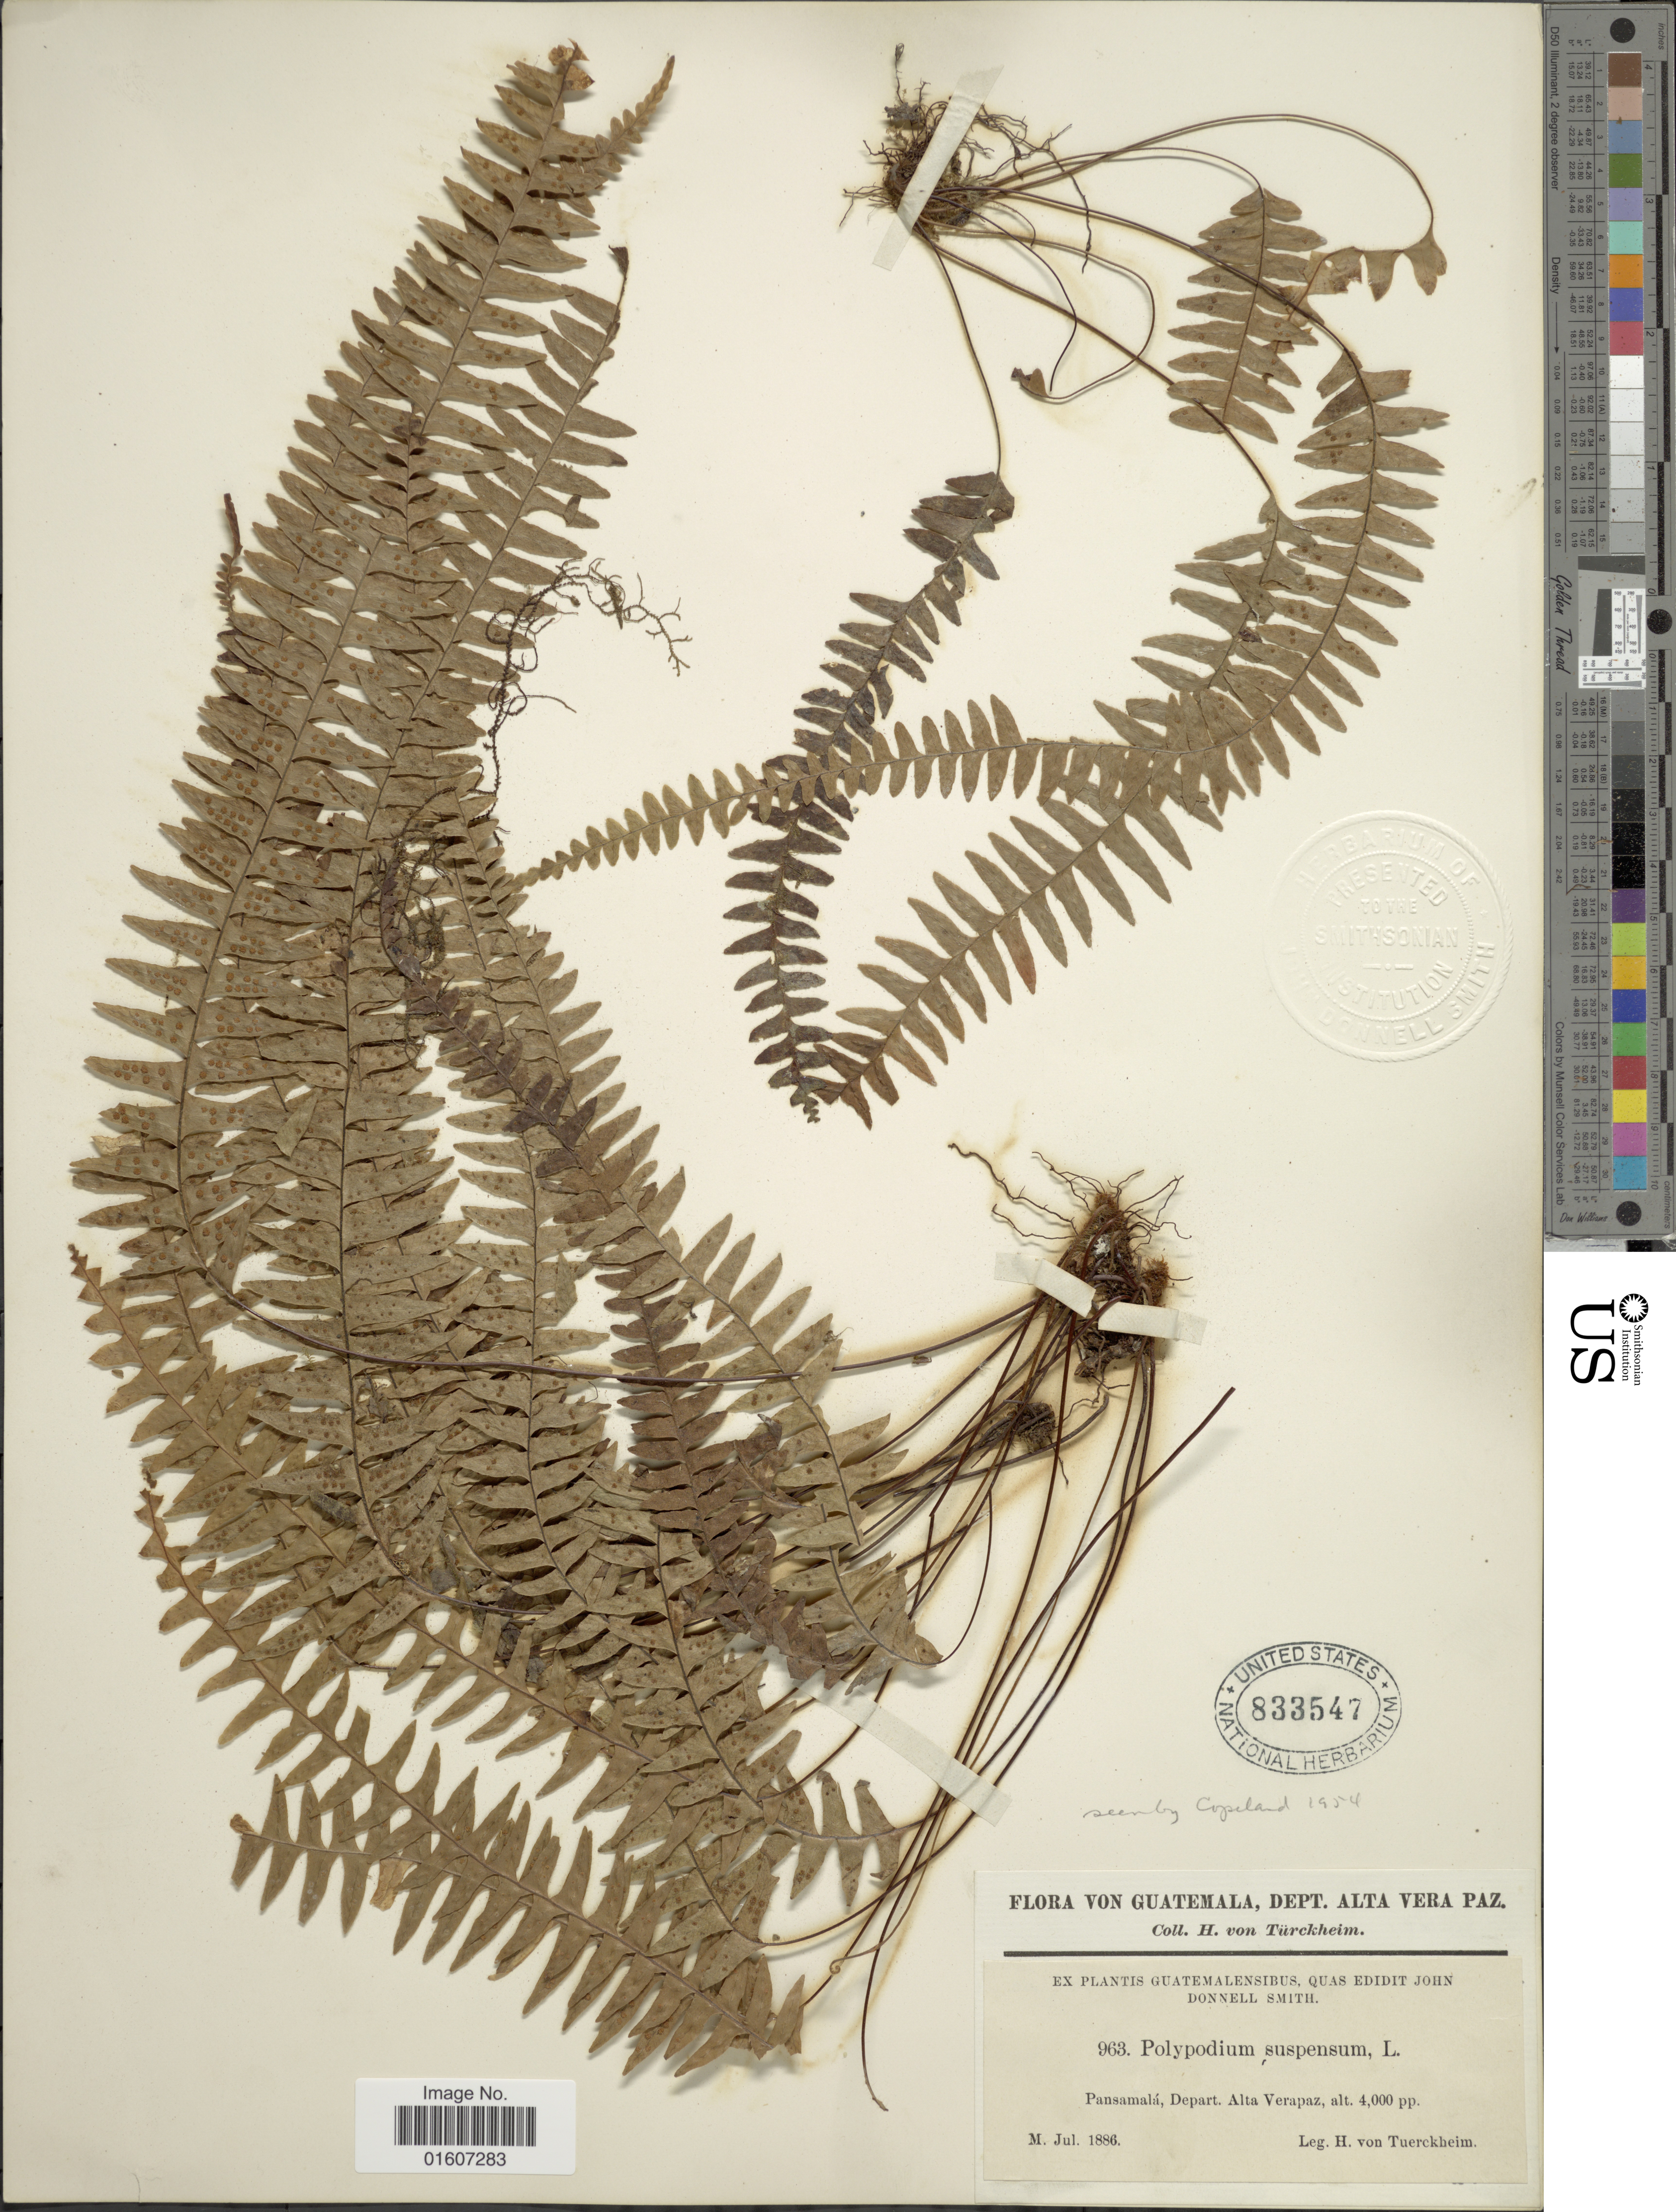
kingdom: Plantae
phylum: Tracheophyta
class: Polypodiopsida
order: Polypodiales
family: Polypodiaceae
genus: Terpsichore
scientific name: Terpsichore asplenifolia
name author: (L.) A.R. Sm.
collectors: H. von Türckheim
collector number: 963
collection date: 1886-07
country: Guatemala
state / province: Alta Verapaz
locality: Pansamalá, Depart. Alta Verapaz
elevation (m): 1219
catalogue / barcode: US 833547